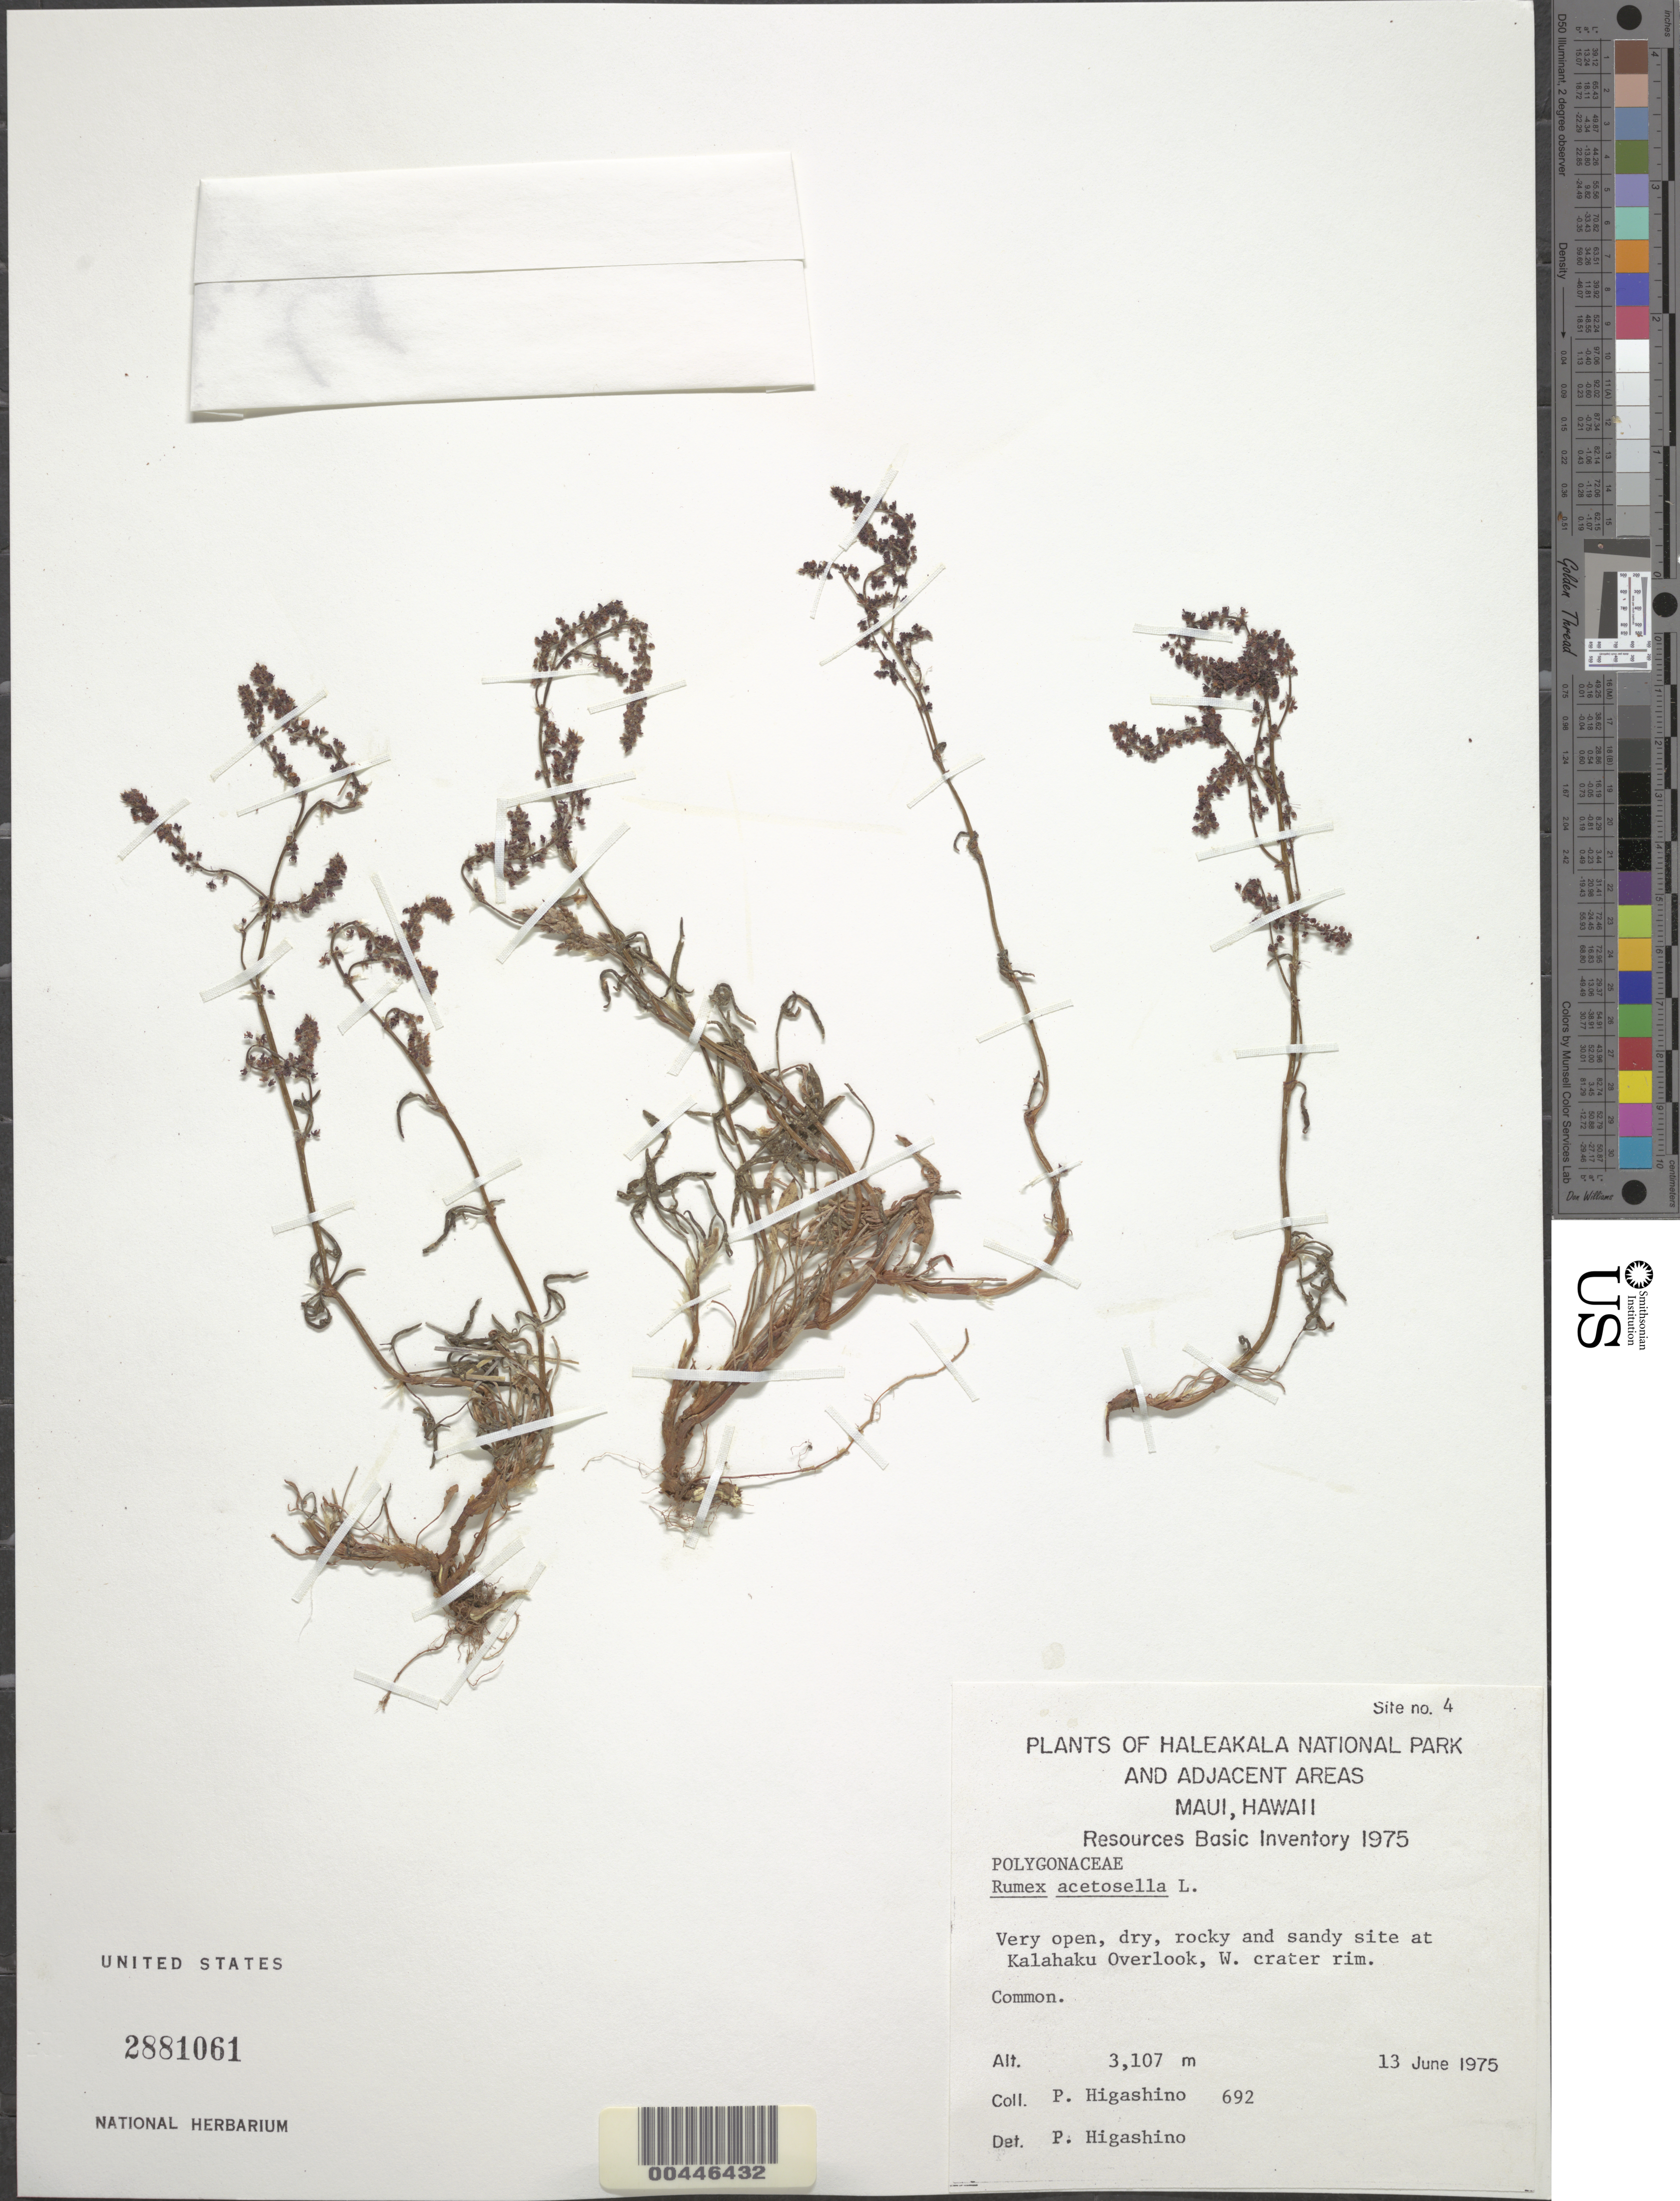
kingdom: Plantae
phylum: Tracheophyta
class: Magnoliopsida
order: Caryophyllales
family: Polygonaceae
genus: Rumex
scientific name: Rumex acetosella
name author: L.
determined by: Higashino, P.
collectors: P. Higashino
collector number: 692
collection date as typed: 13 Jun 1975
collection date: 1975-06-13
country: United States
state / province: Hawaii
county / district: Maui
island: Maui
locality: Kalahaku Overlook, W Haleakala Crater rim, Haleakala National Park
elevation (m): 3107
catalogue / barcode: US 2881061